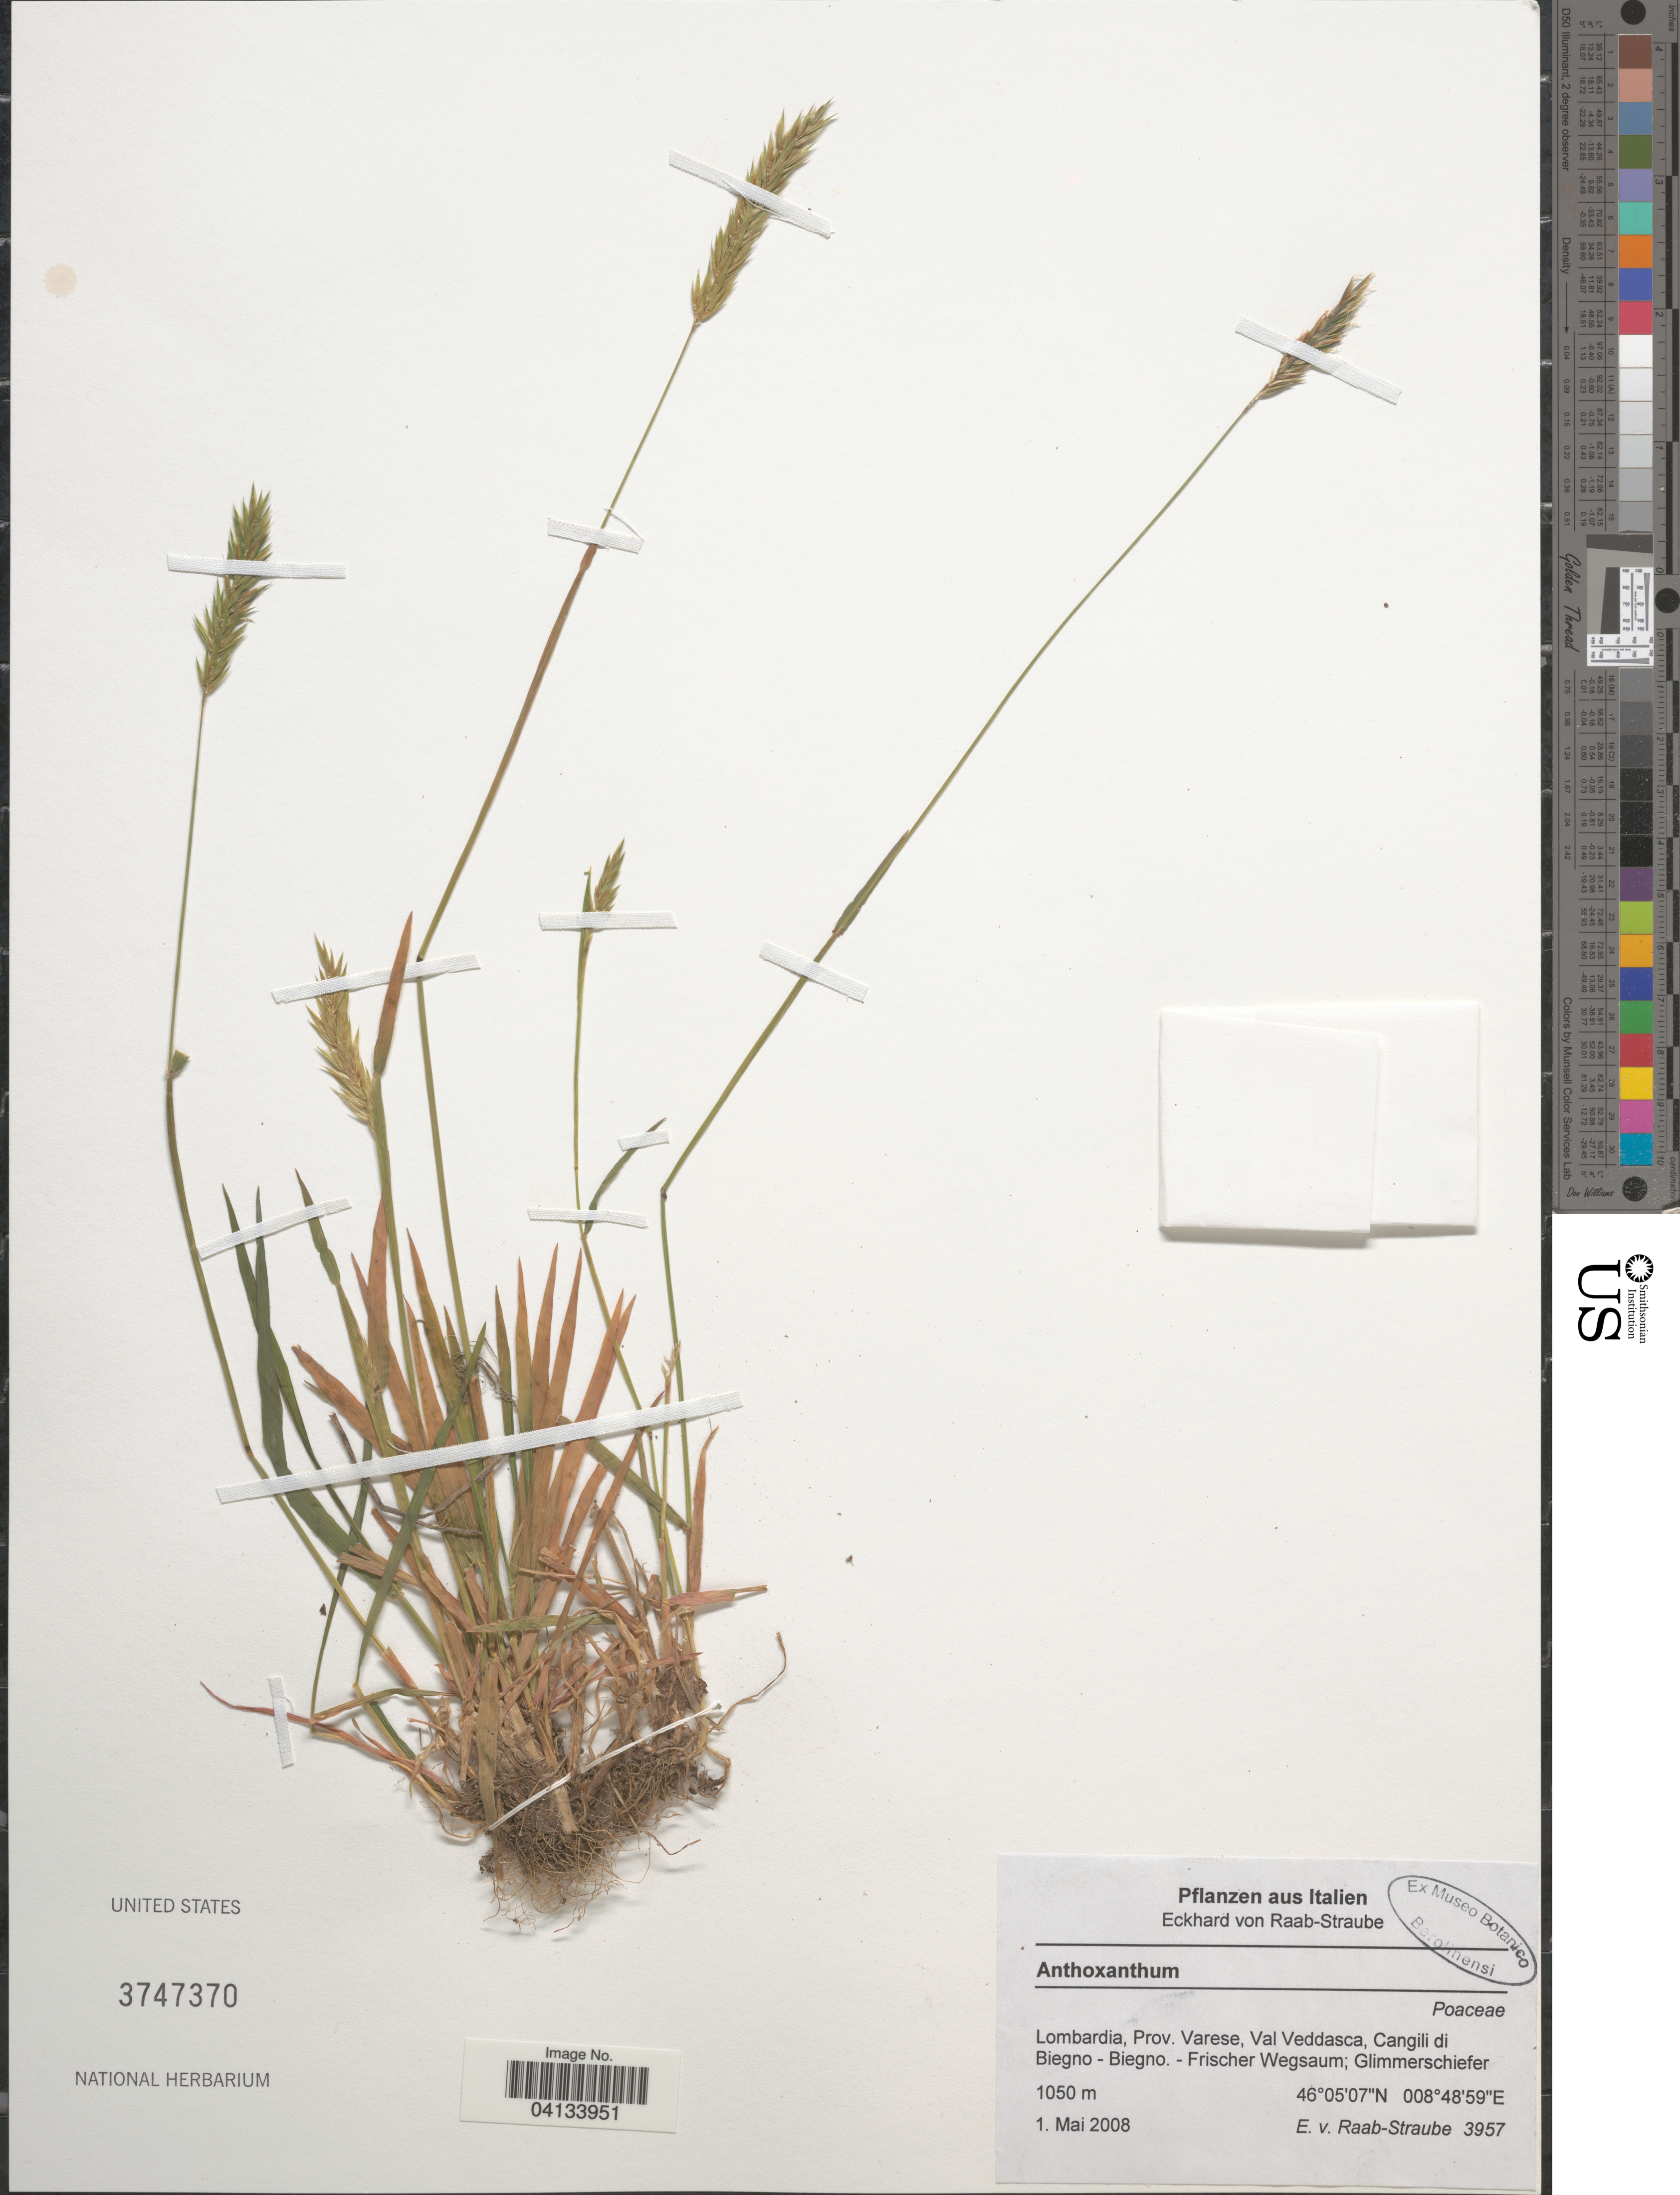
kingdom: Plantae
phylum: Tracheophyta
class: Liliopsida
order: Poales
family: Poaceae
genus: Anthoxanthum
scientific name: Anthoxanthum sp.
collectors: E. Raab-Straube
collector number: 3957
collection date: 2008-05-01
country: Italy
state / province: Lombardy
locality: Lombardia, Prov. Varese, Val Veddasca, Cangili di Biegno - Biegno.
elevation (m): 1050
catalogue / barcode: US 3747370